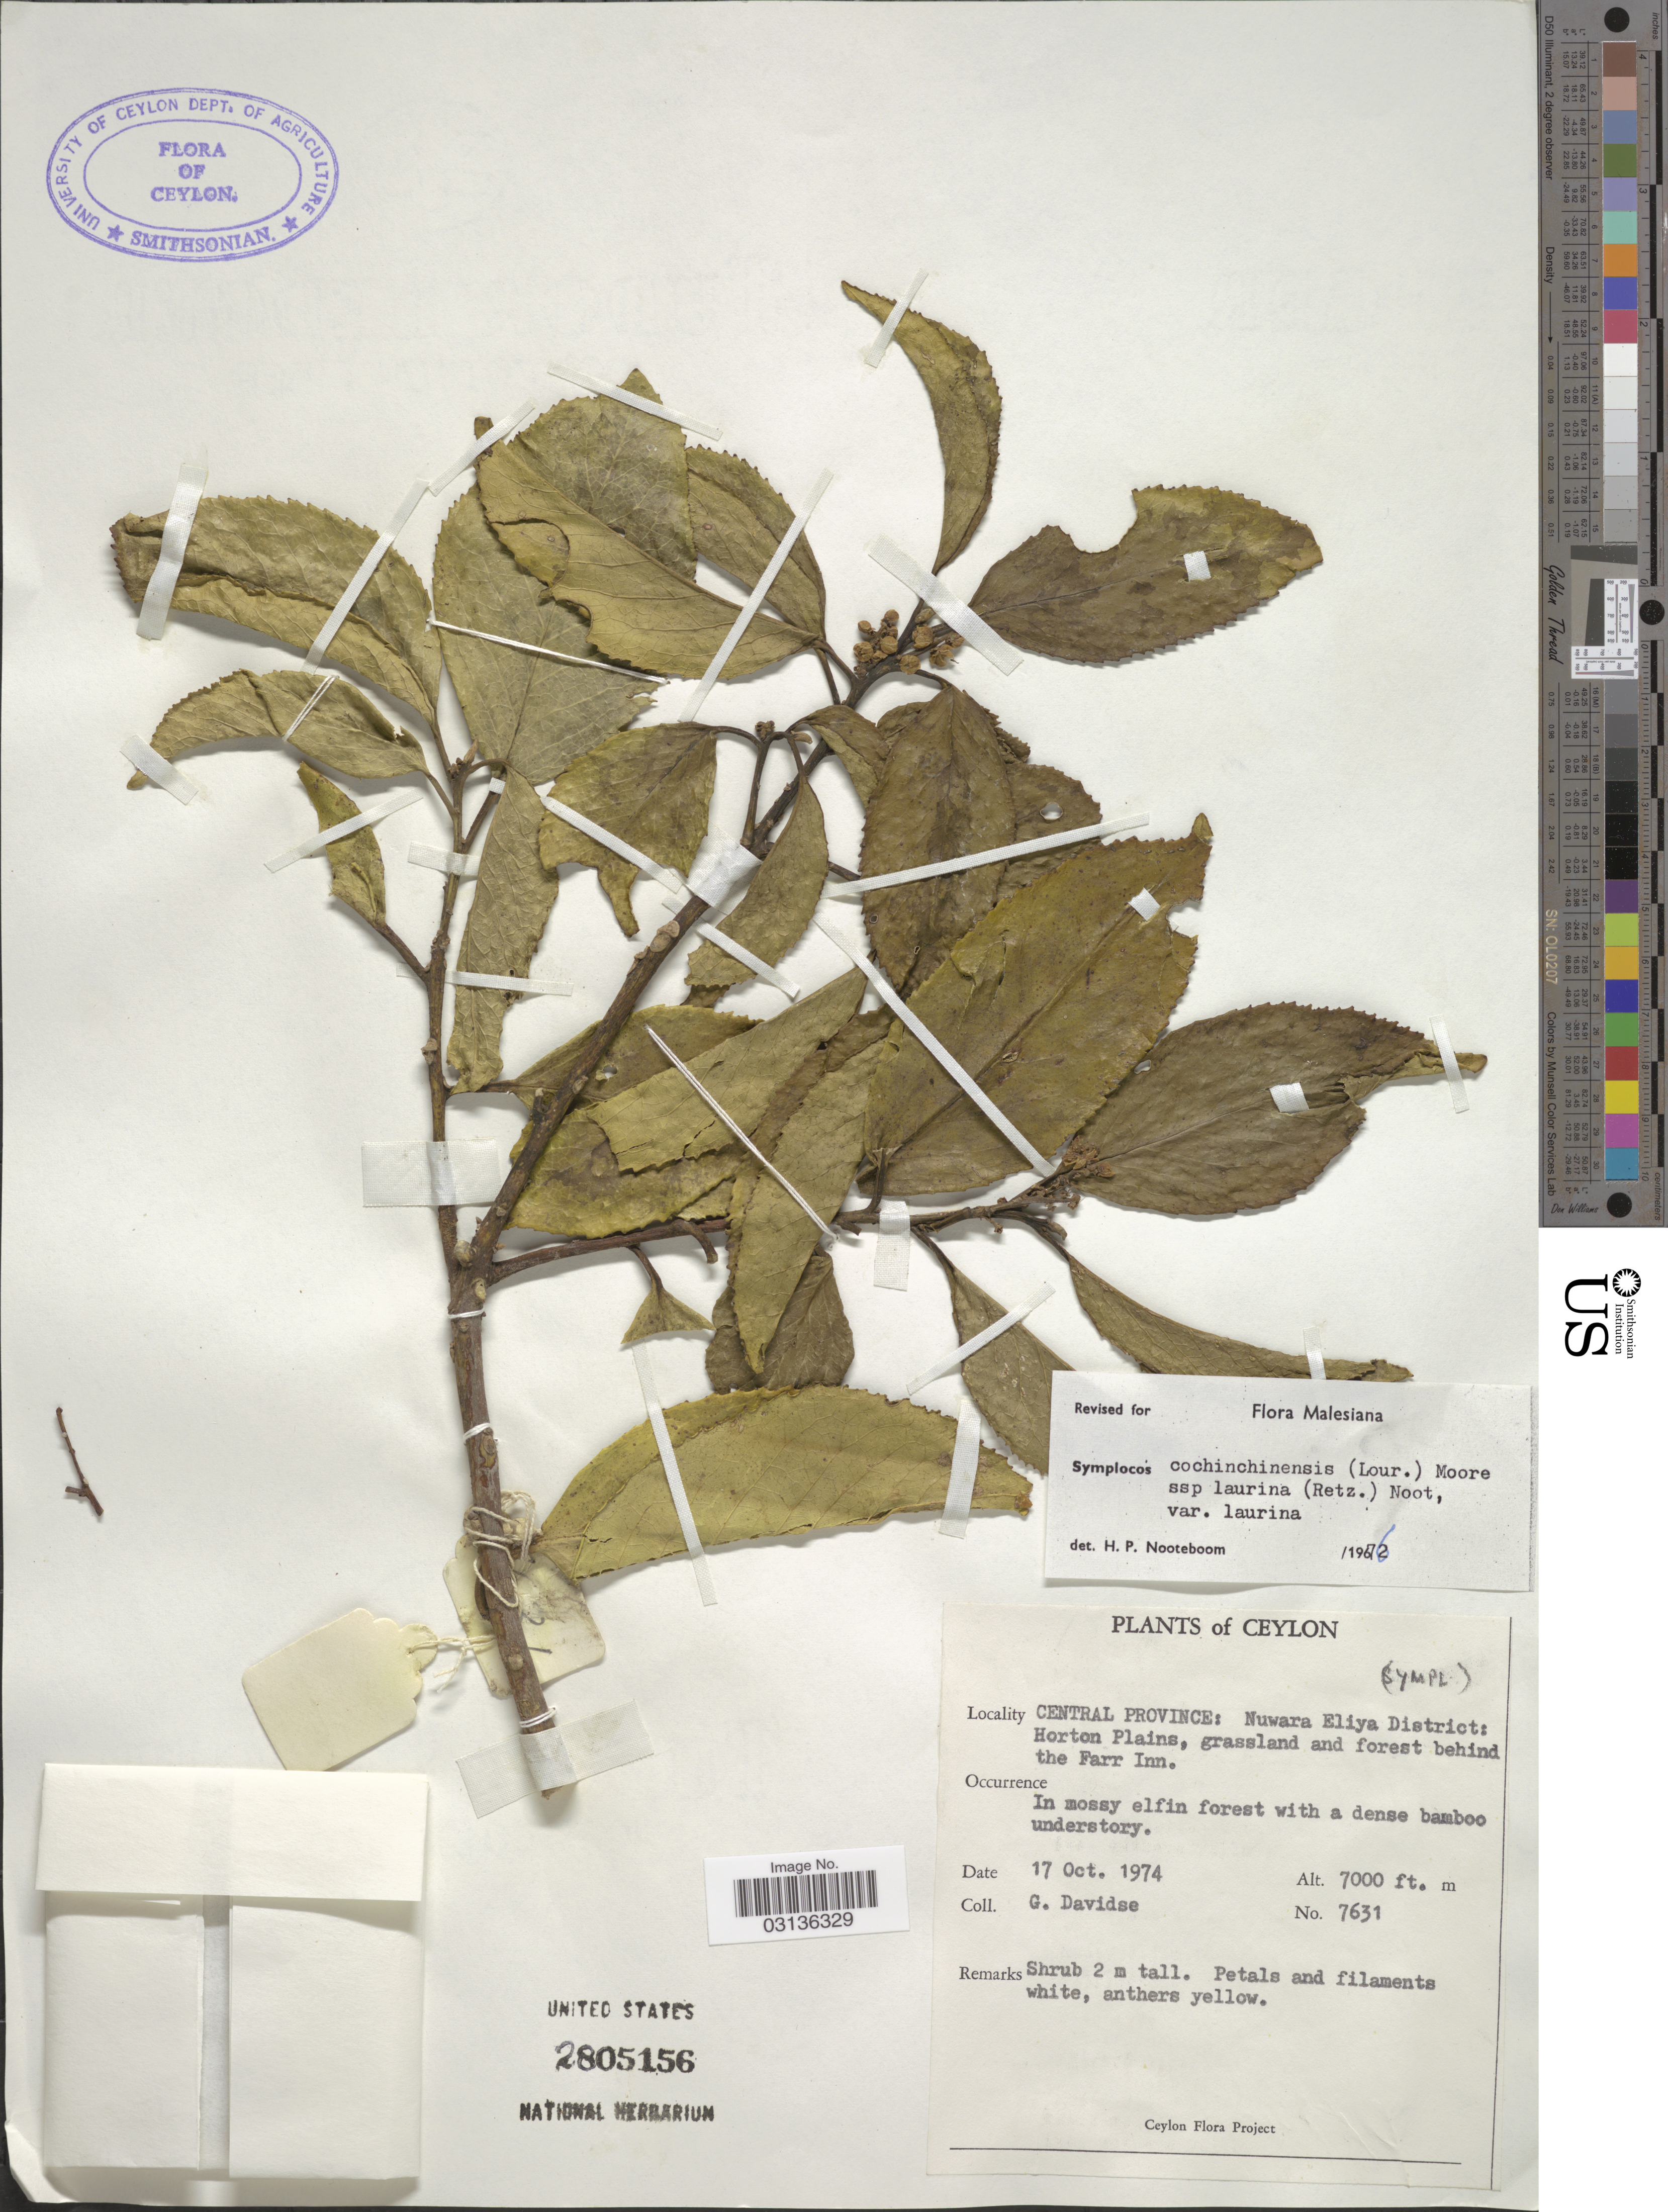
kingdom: Plantae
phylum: Tracheophyta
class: Magnoliopsida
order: Ericales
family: Symplocaceae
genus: Symplocos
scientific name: Symplocos cochinchinensis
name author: (Lour.) S. Moore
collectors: G. Davidse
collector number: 7631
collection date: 1974-10-17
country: Sri Lanka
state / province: Central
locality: Ceylon. Central Province: Nuwara Eliya District: Horton Plains, grassland and forest behind the Farr Inn.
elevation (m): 2134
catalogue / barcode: US 2805156